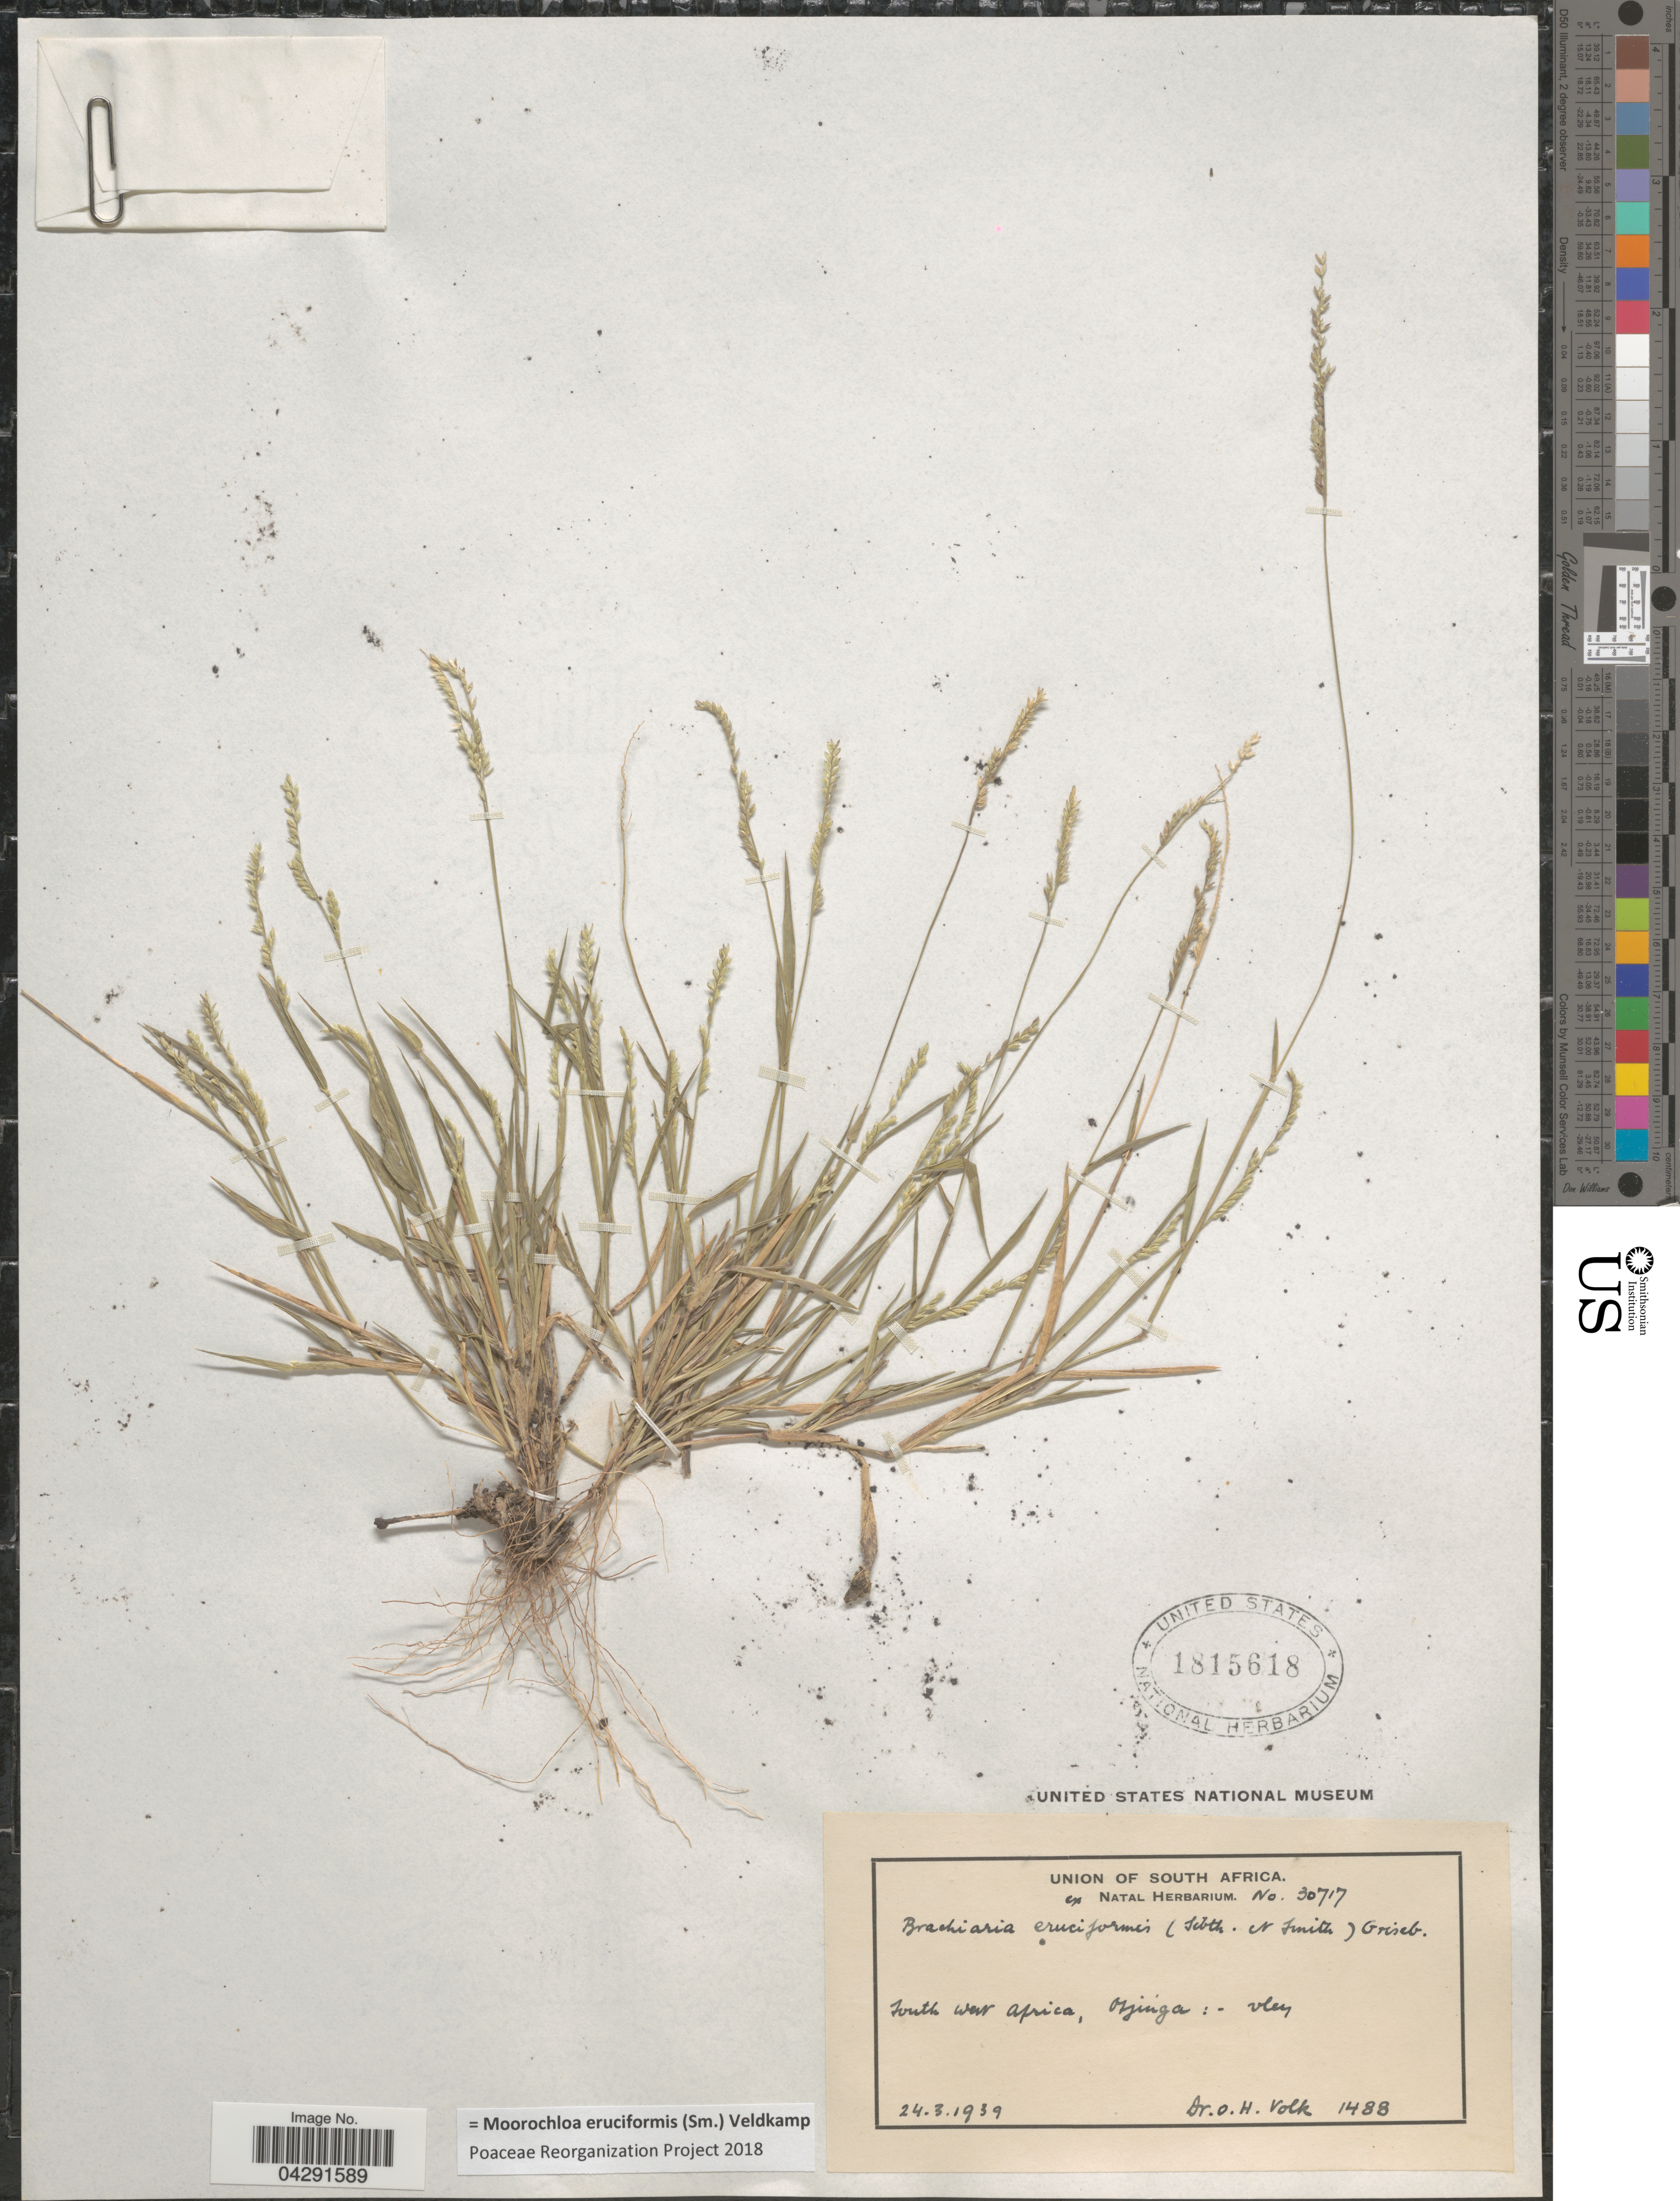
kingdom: Plantae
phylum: Tracheophyta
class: Liliopsida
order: Poales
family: Poaceae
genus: Moorochloa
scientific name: Moorochloa eruciformis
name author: (Sm.) Veldkamp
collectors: O. Volk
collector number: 1488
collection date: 1939-03-24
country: Namibia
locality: South West Africa, Otjenga.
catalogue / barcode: US 1815618